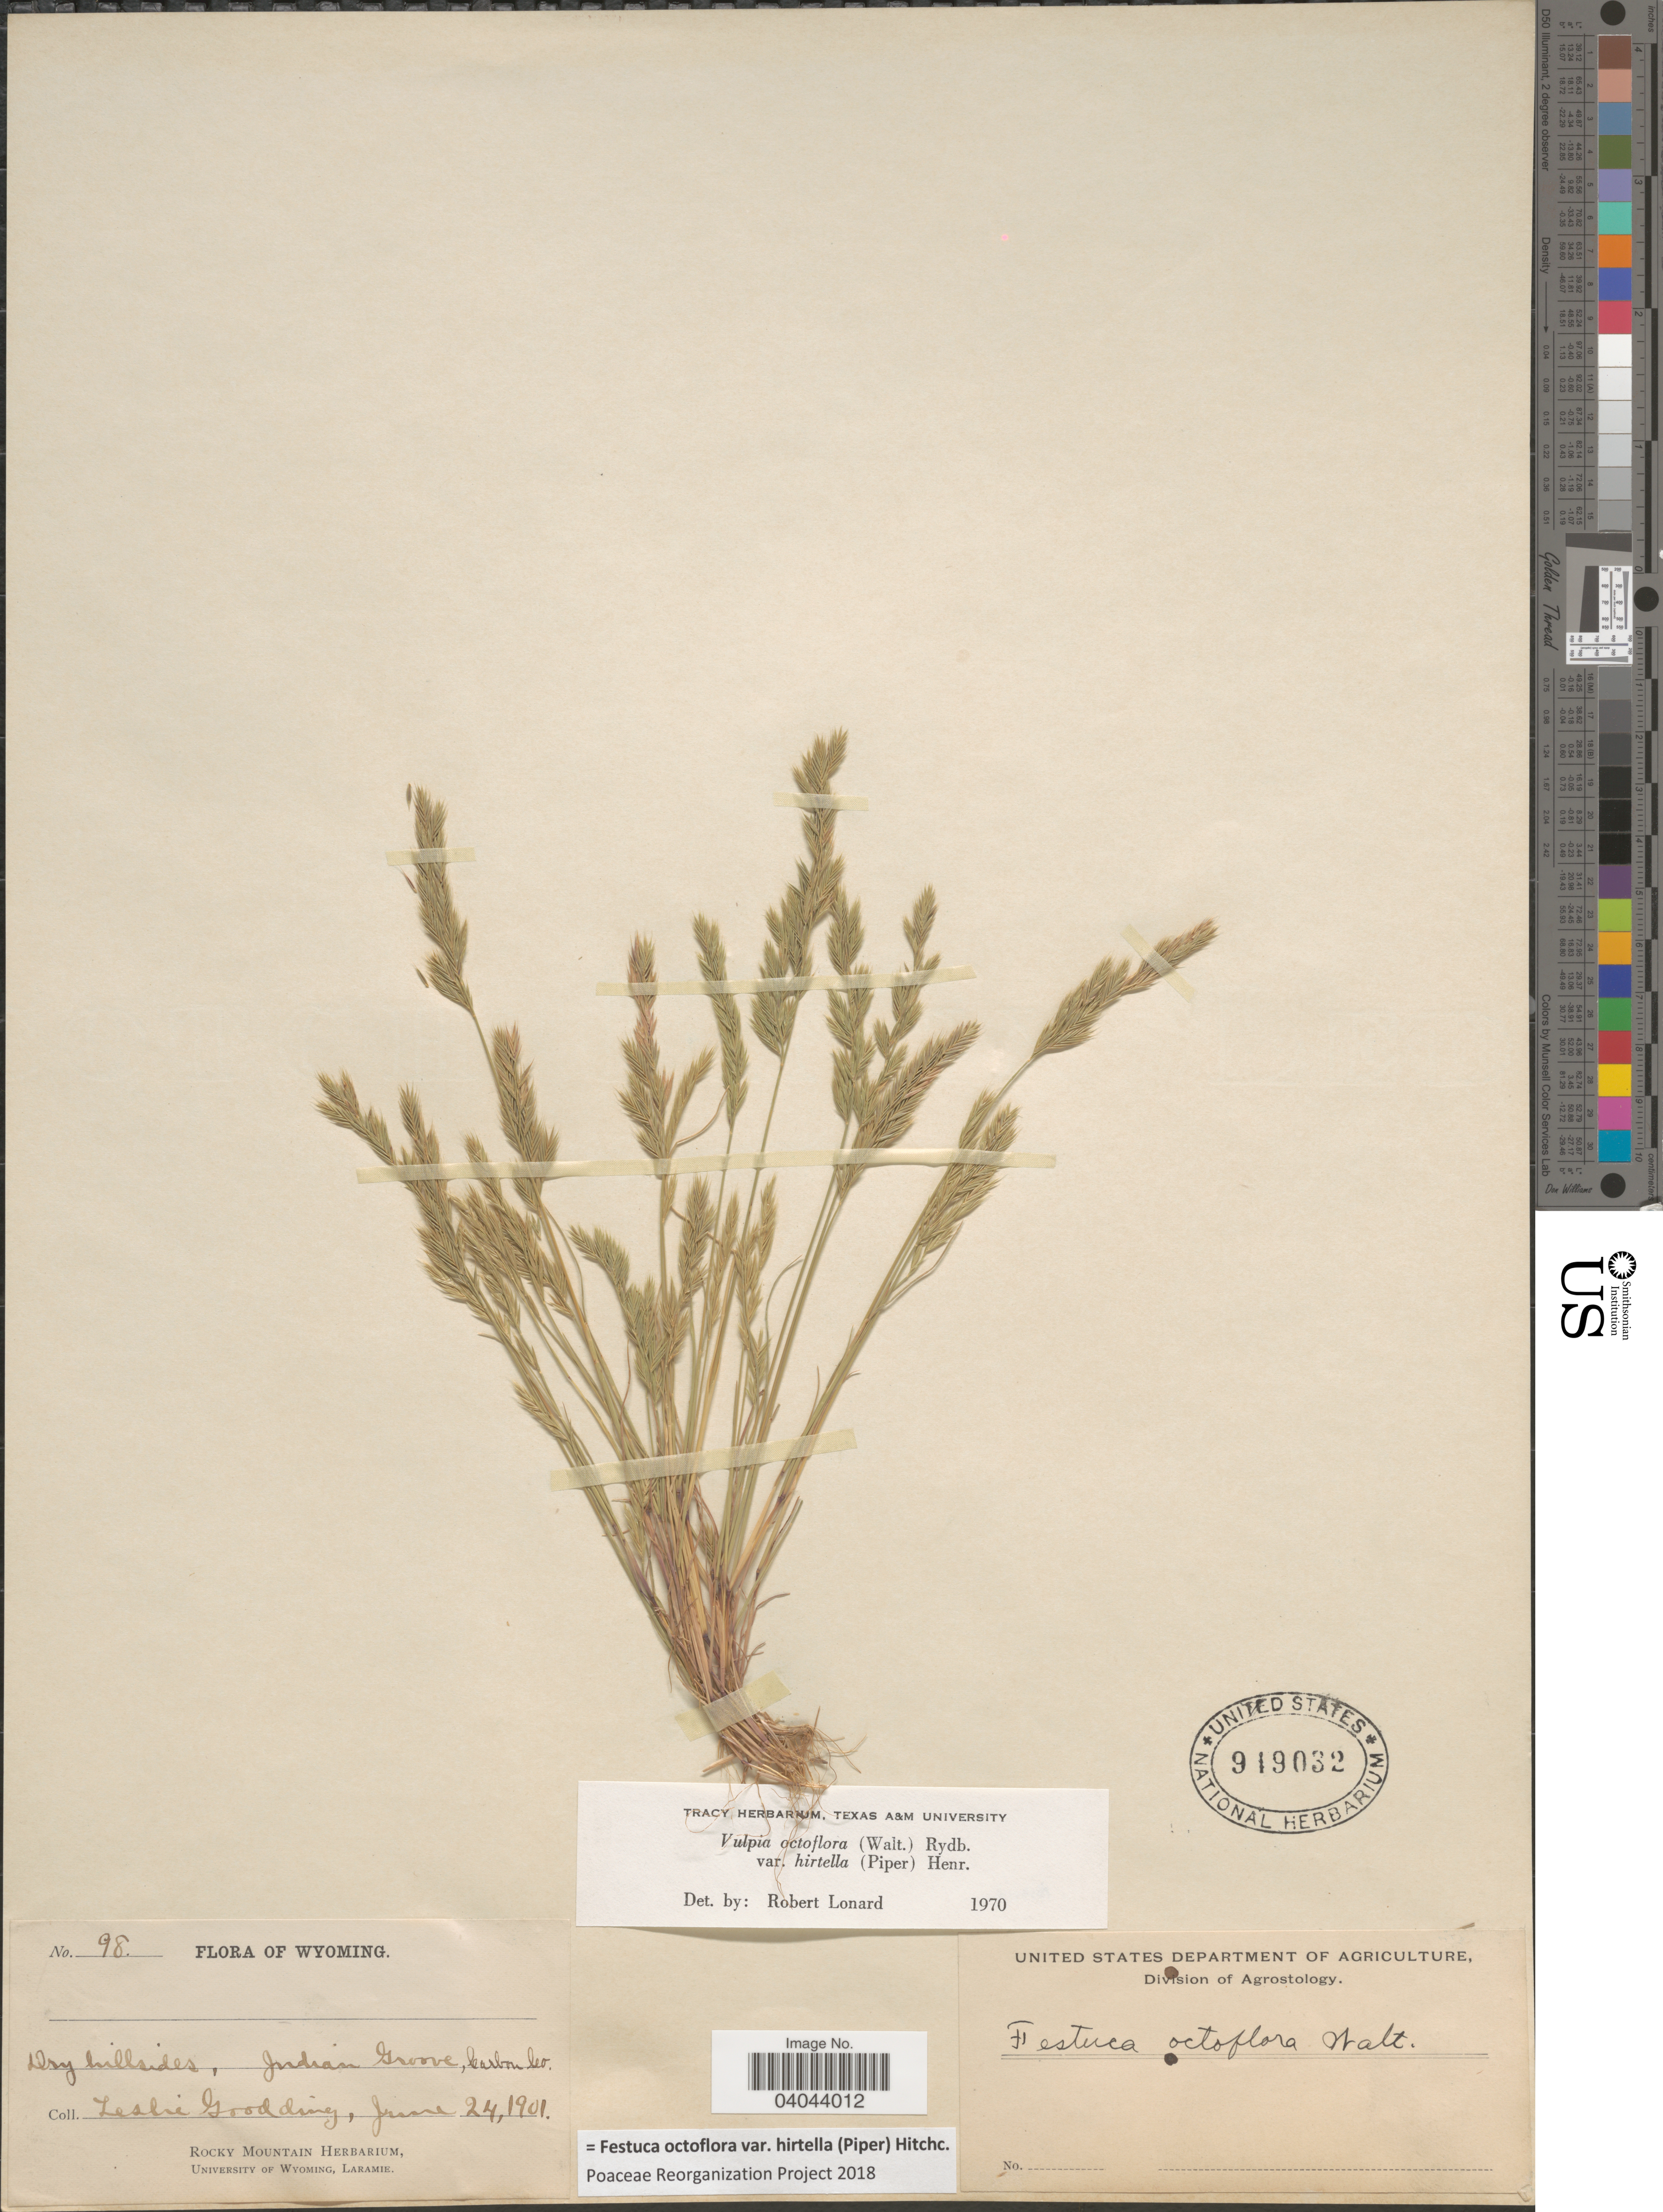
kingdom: Plantae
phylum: Tracheophyta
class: Liliopsida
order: Poales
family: Poaceae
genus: Festuca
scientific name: Festuca octoflora var. hirtella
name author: Piper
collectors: L. N. Goodding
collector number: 98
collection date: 1901-06-24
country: United States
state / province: Wyoming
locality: Dry hillsides, Indian Grove, Carbon Co.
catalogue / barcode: US 949032